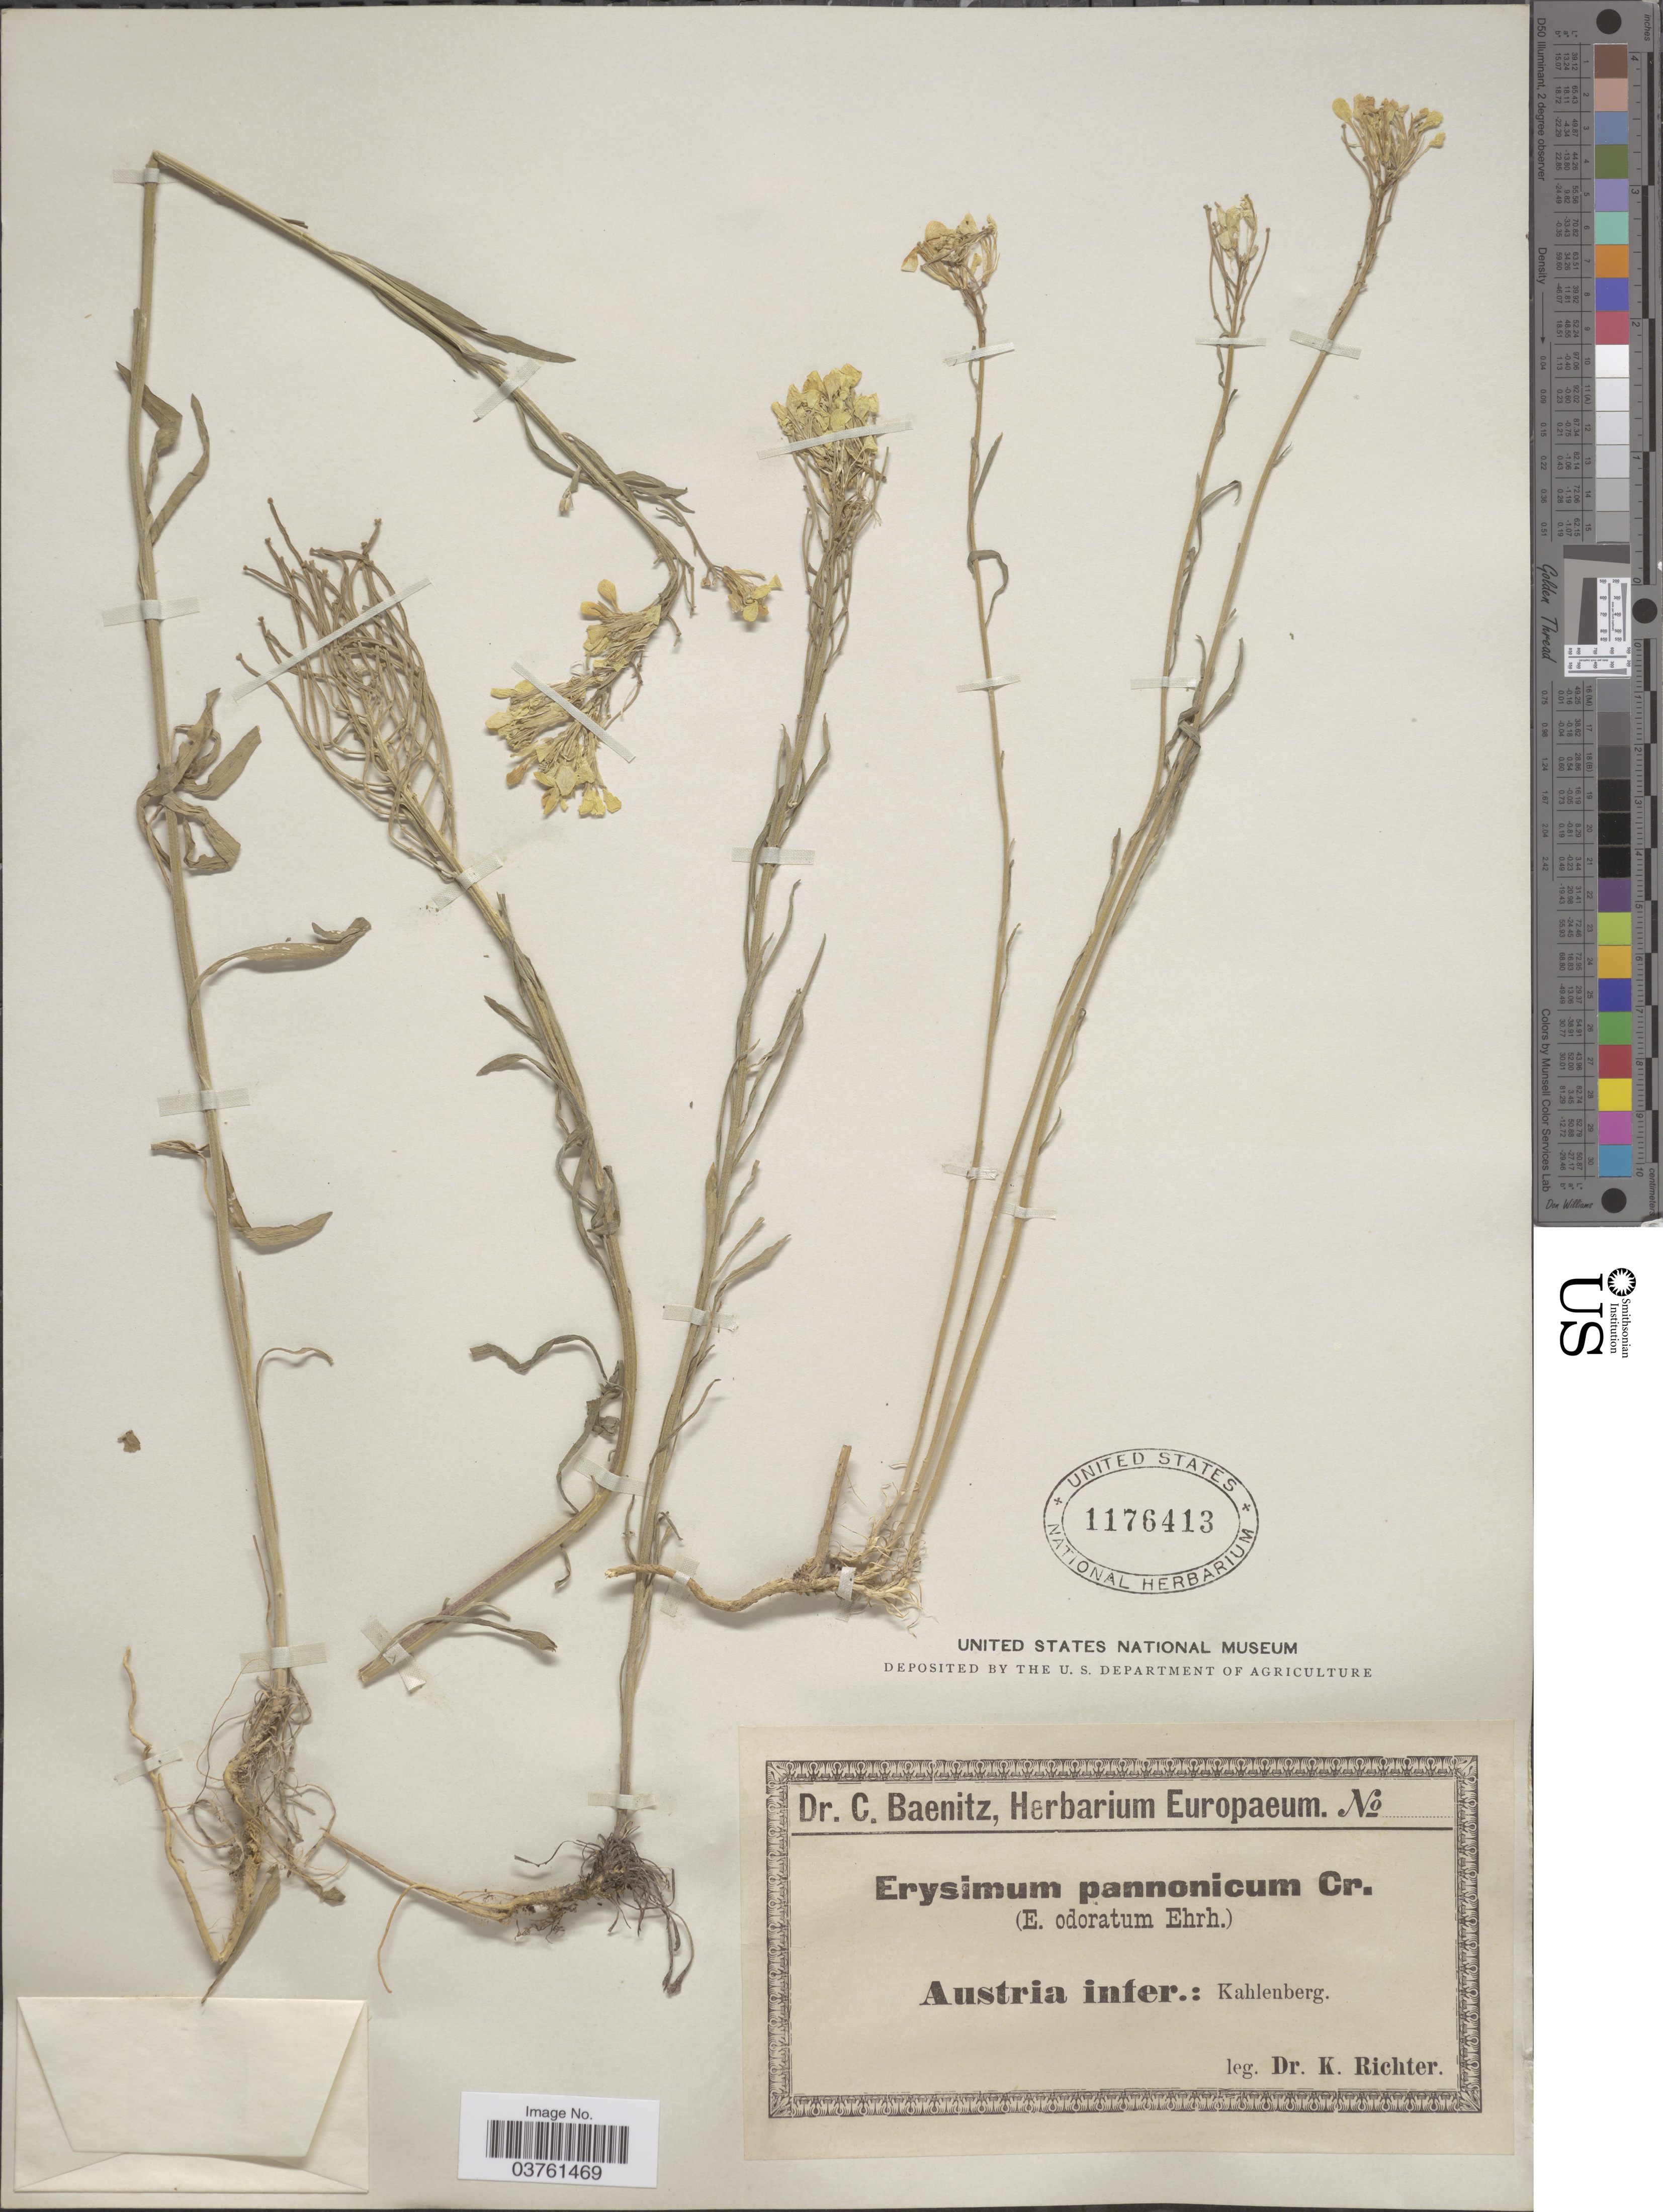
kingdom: Plantae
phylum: Tracheophyta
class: Magnoliopsida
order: Brassicales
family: Brassicaceae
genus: Erysimum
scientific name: Erysimum pannonicum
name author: Crantz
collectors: K. Richter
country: Austria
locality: Austria infer.: Kahlenberg.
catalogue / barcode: US 1176413